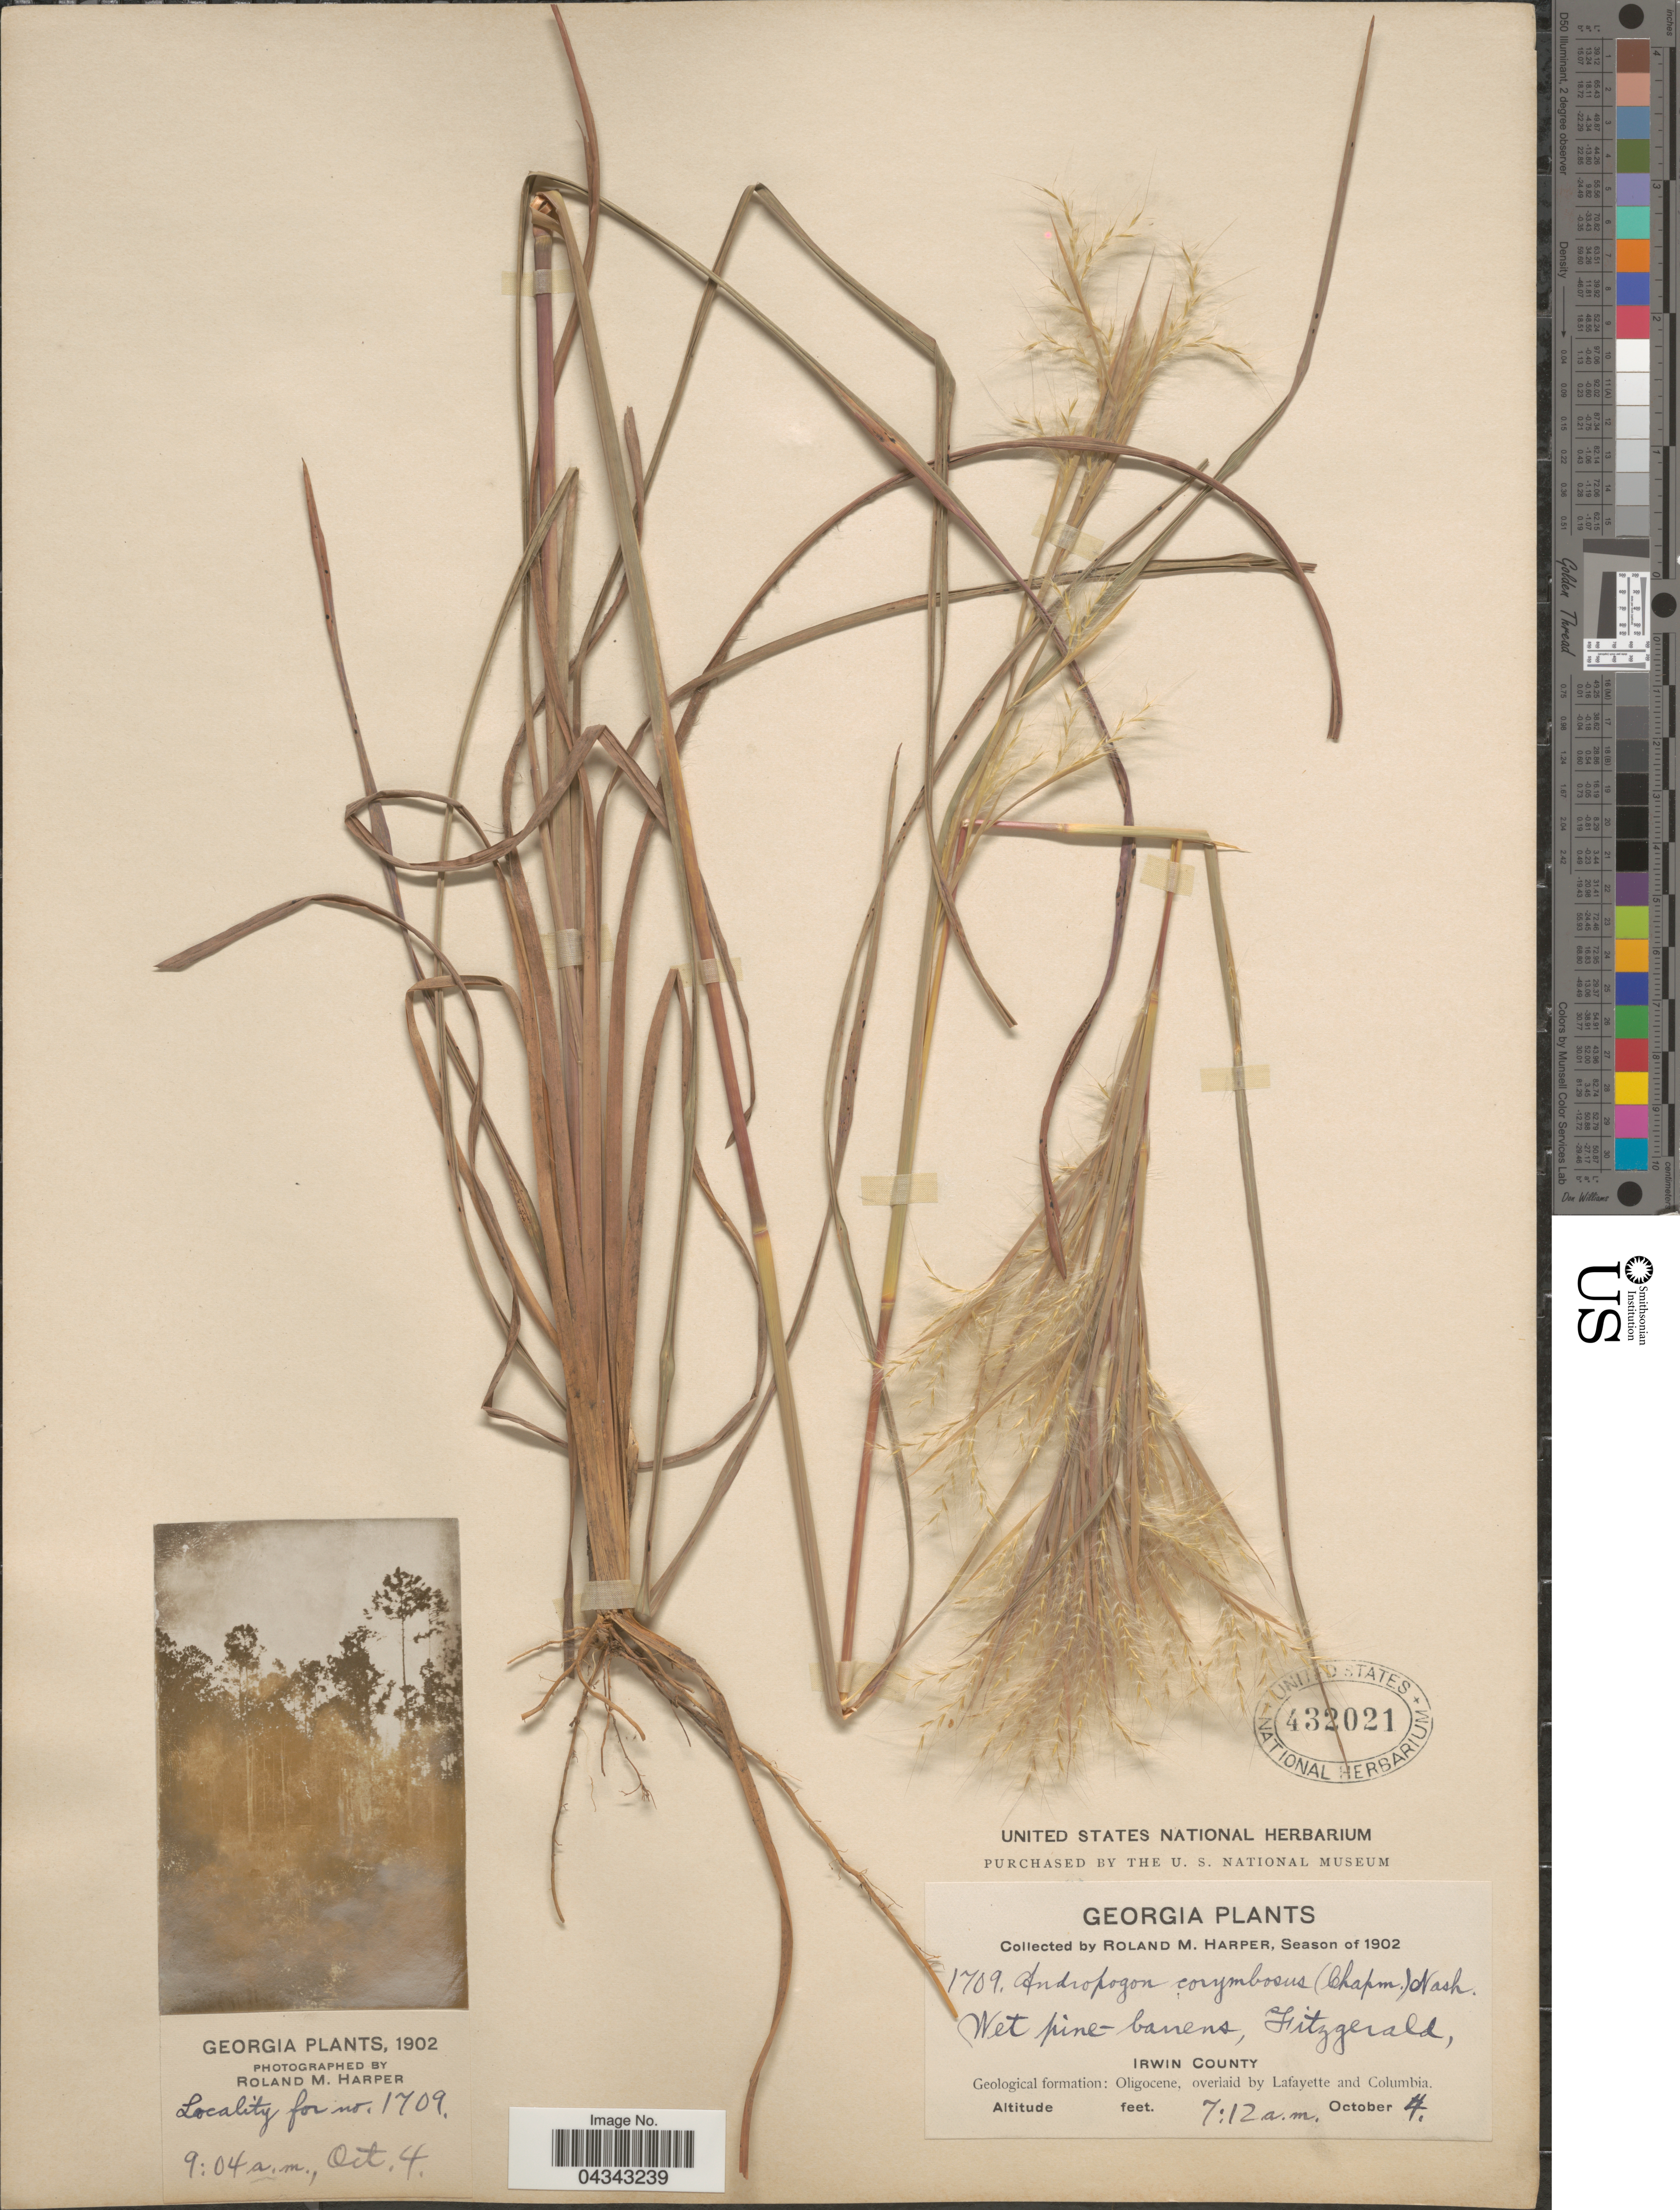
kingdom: Plantae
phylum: Tracheophyta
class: Liliopsida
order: Poales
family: Poaceae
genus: Andropogon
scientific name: Andropogon glomeratus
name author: (Walter) Britton, Stearns & Poggenb.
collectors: R. M. Harper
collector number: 1709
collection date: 1902-10-04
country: United States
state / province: Georgia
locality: Wet pine-barrens, Fitzgerald. Irwin County. Geological formation: Oligocene; overlaid by Lafayette and Columbia.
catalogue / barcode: US 432021